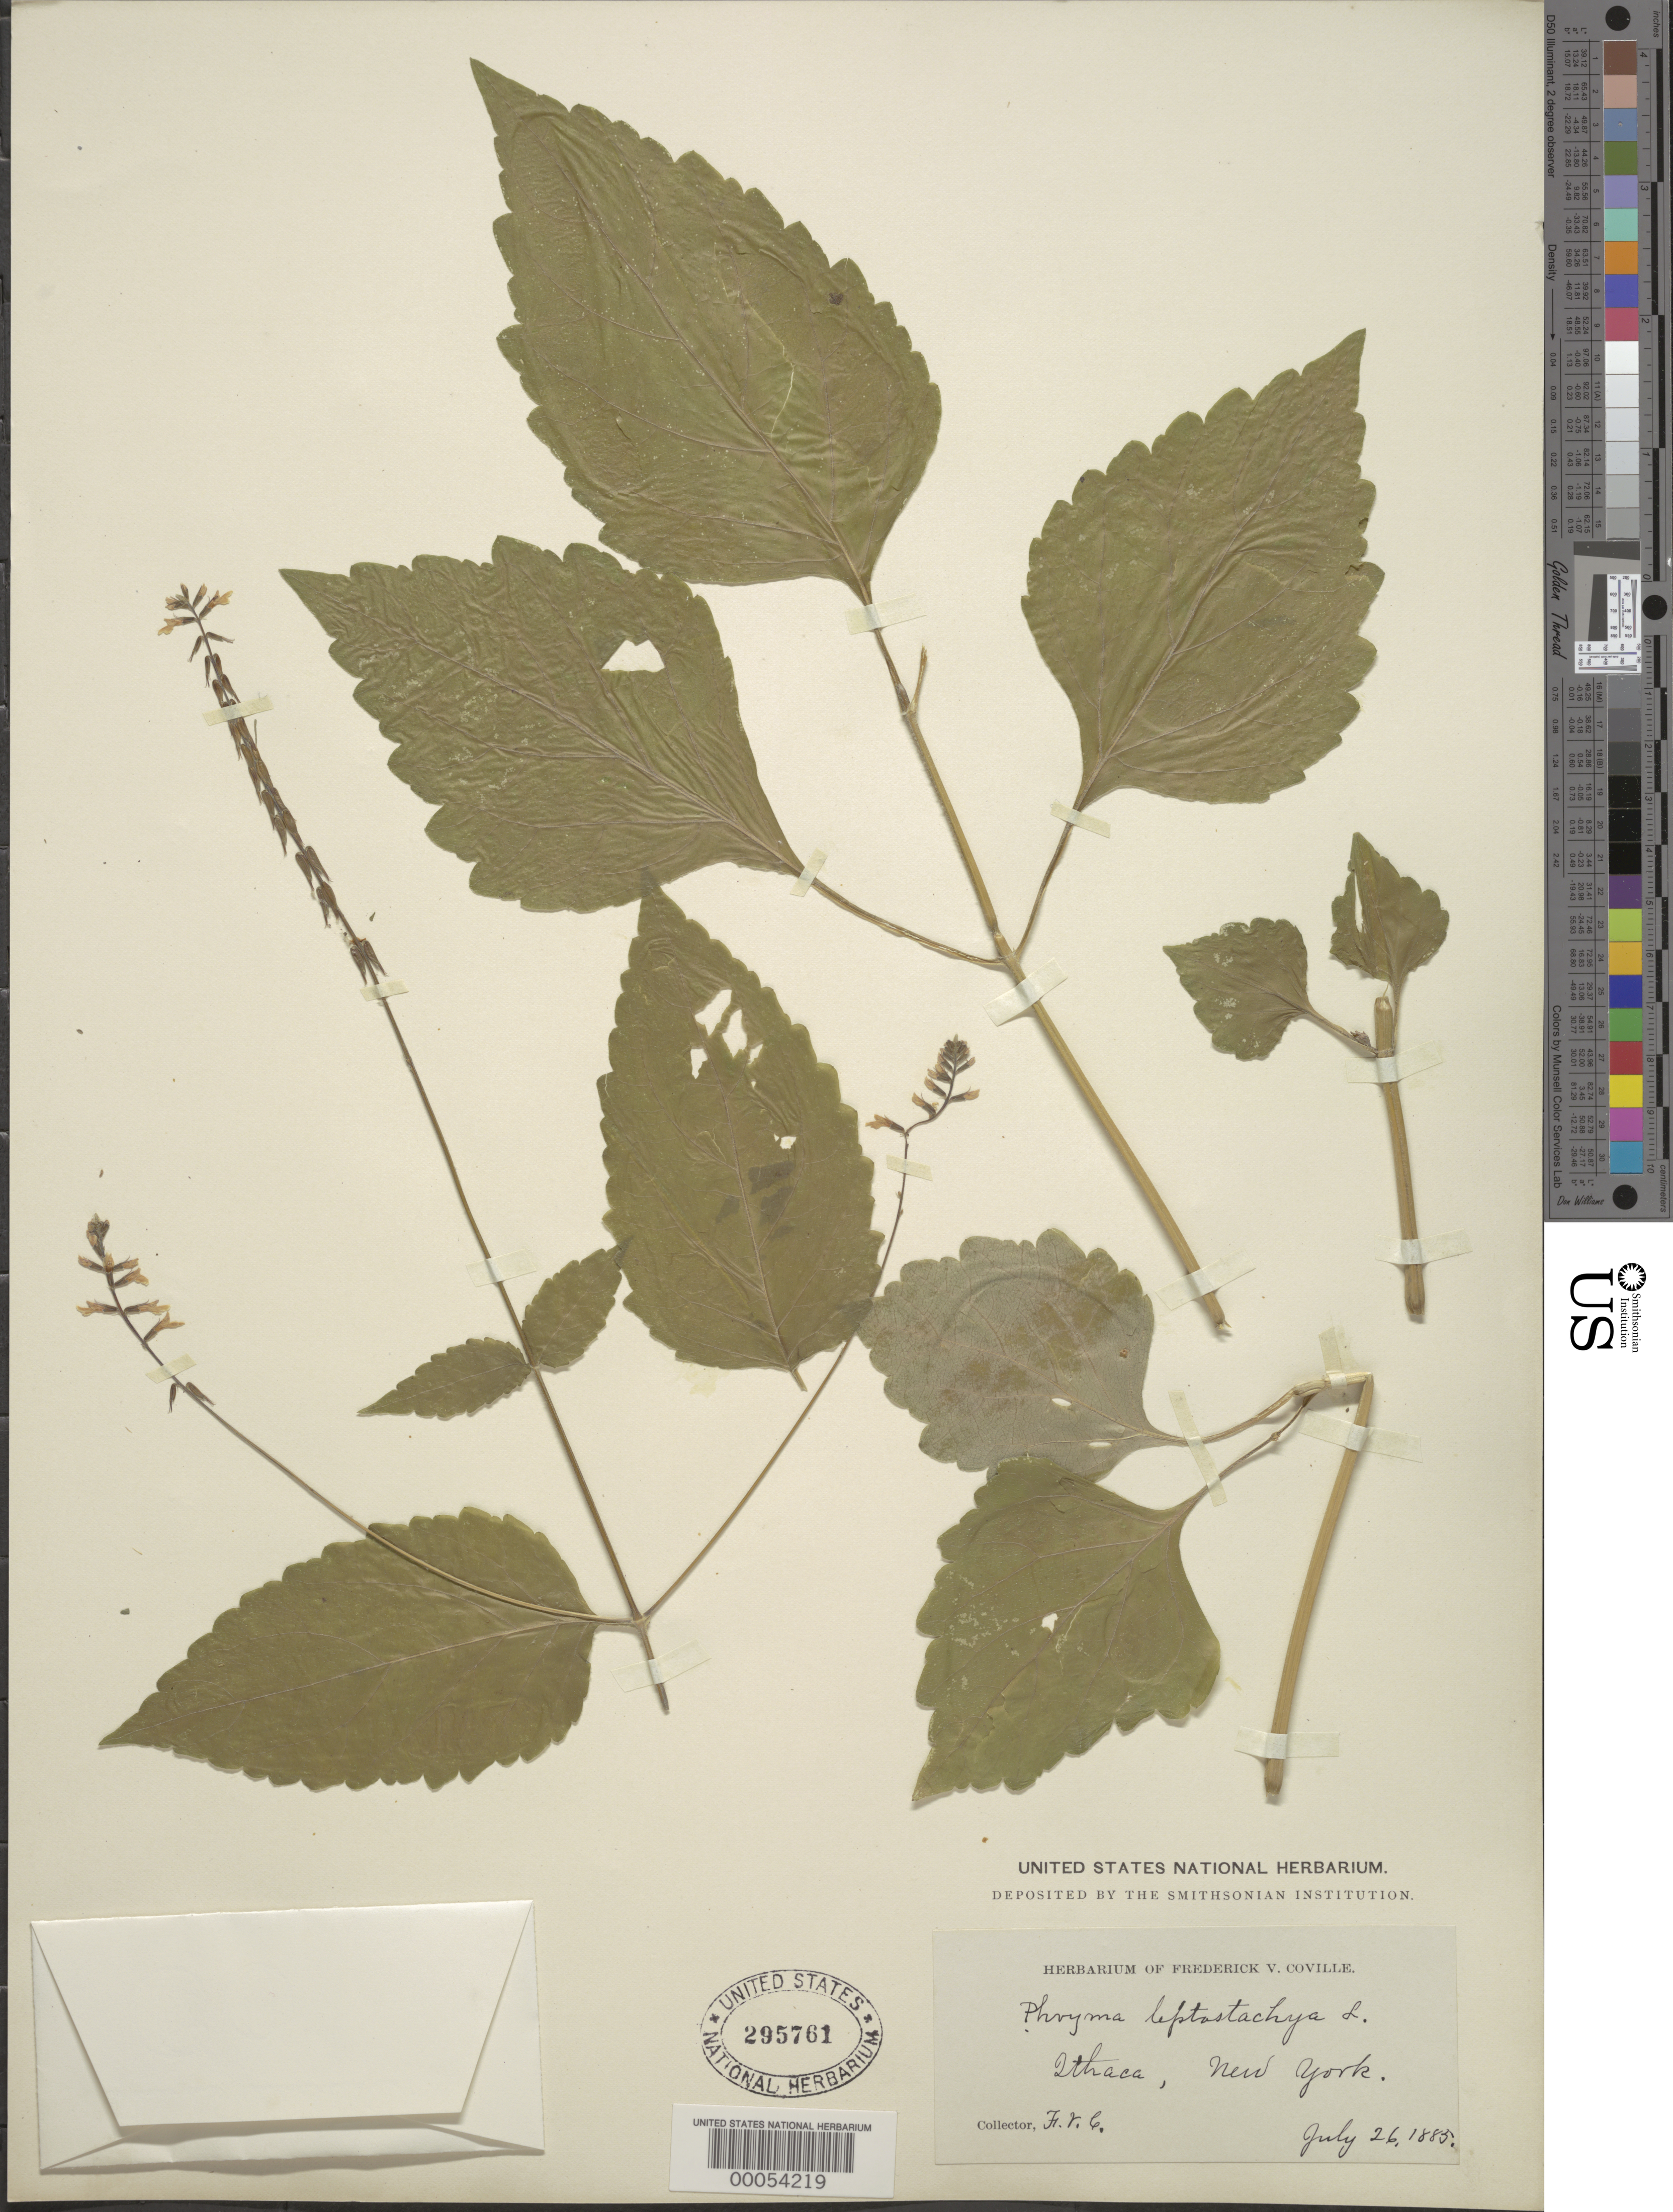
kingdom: Plantae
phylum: Tracheophyta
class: Magnoliopsida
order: Lamiales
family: Phrymaceae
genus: Phryma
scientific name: Phryma leptostachya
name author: L.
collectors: F. R. C.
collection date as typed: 26 Jul 1885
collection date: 1885-07-26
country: United States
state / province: New York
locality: Ithaca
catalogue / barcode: US 295761